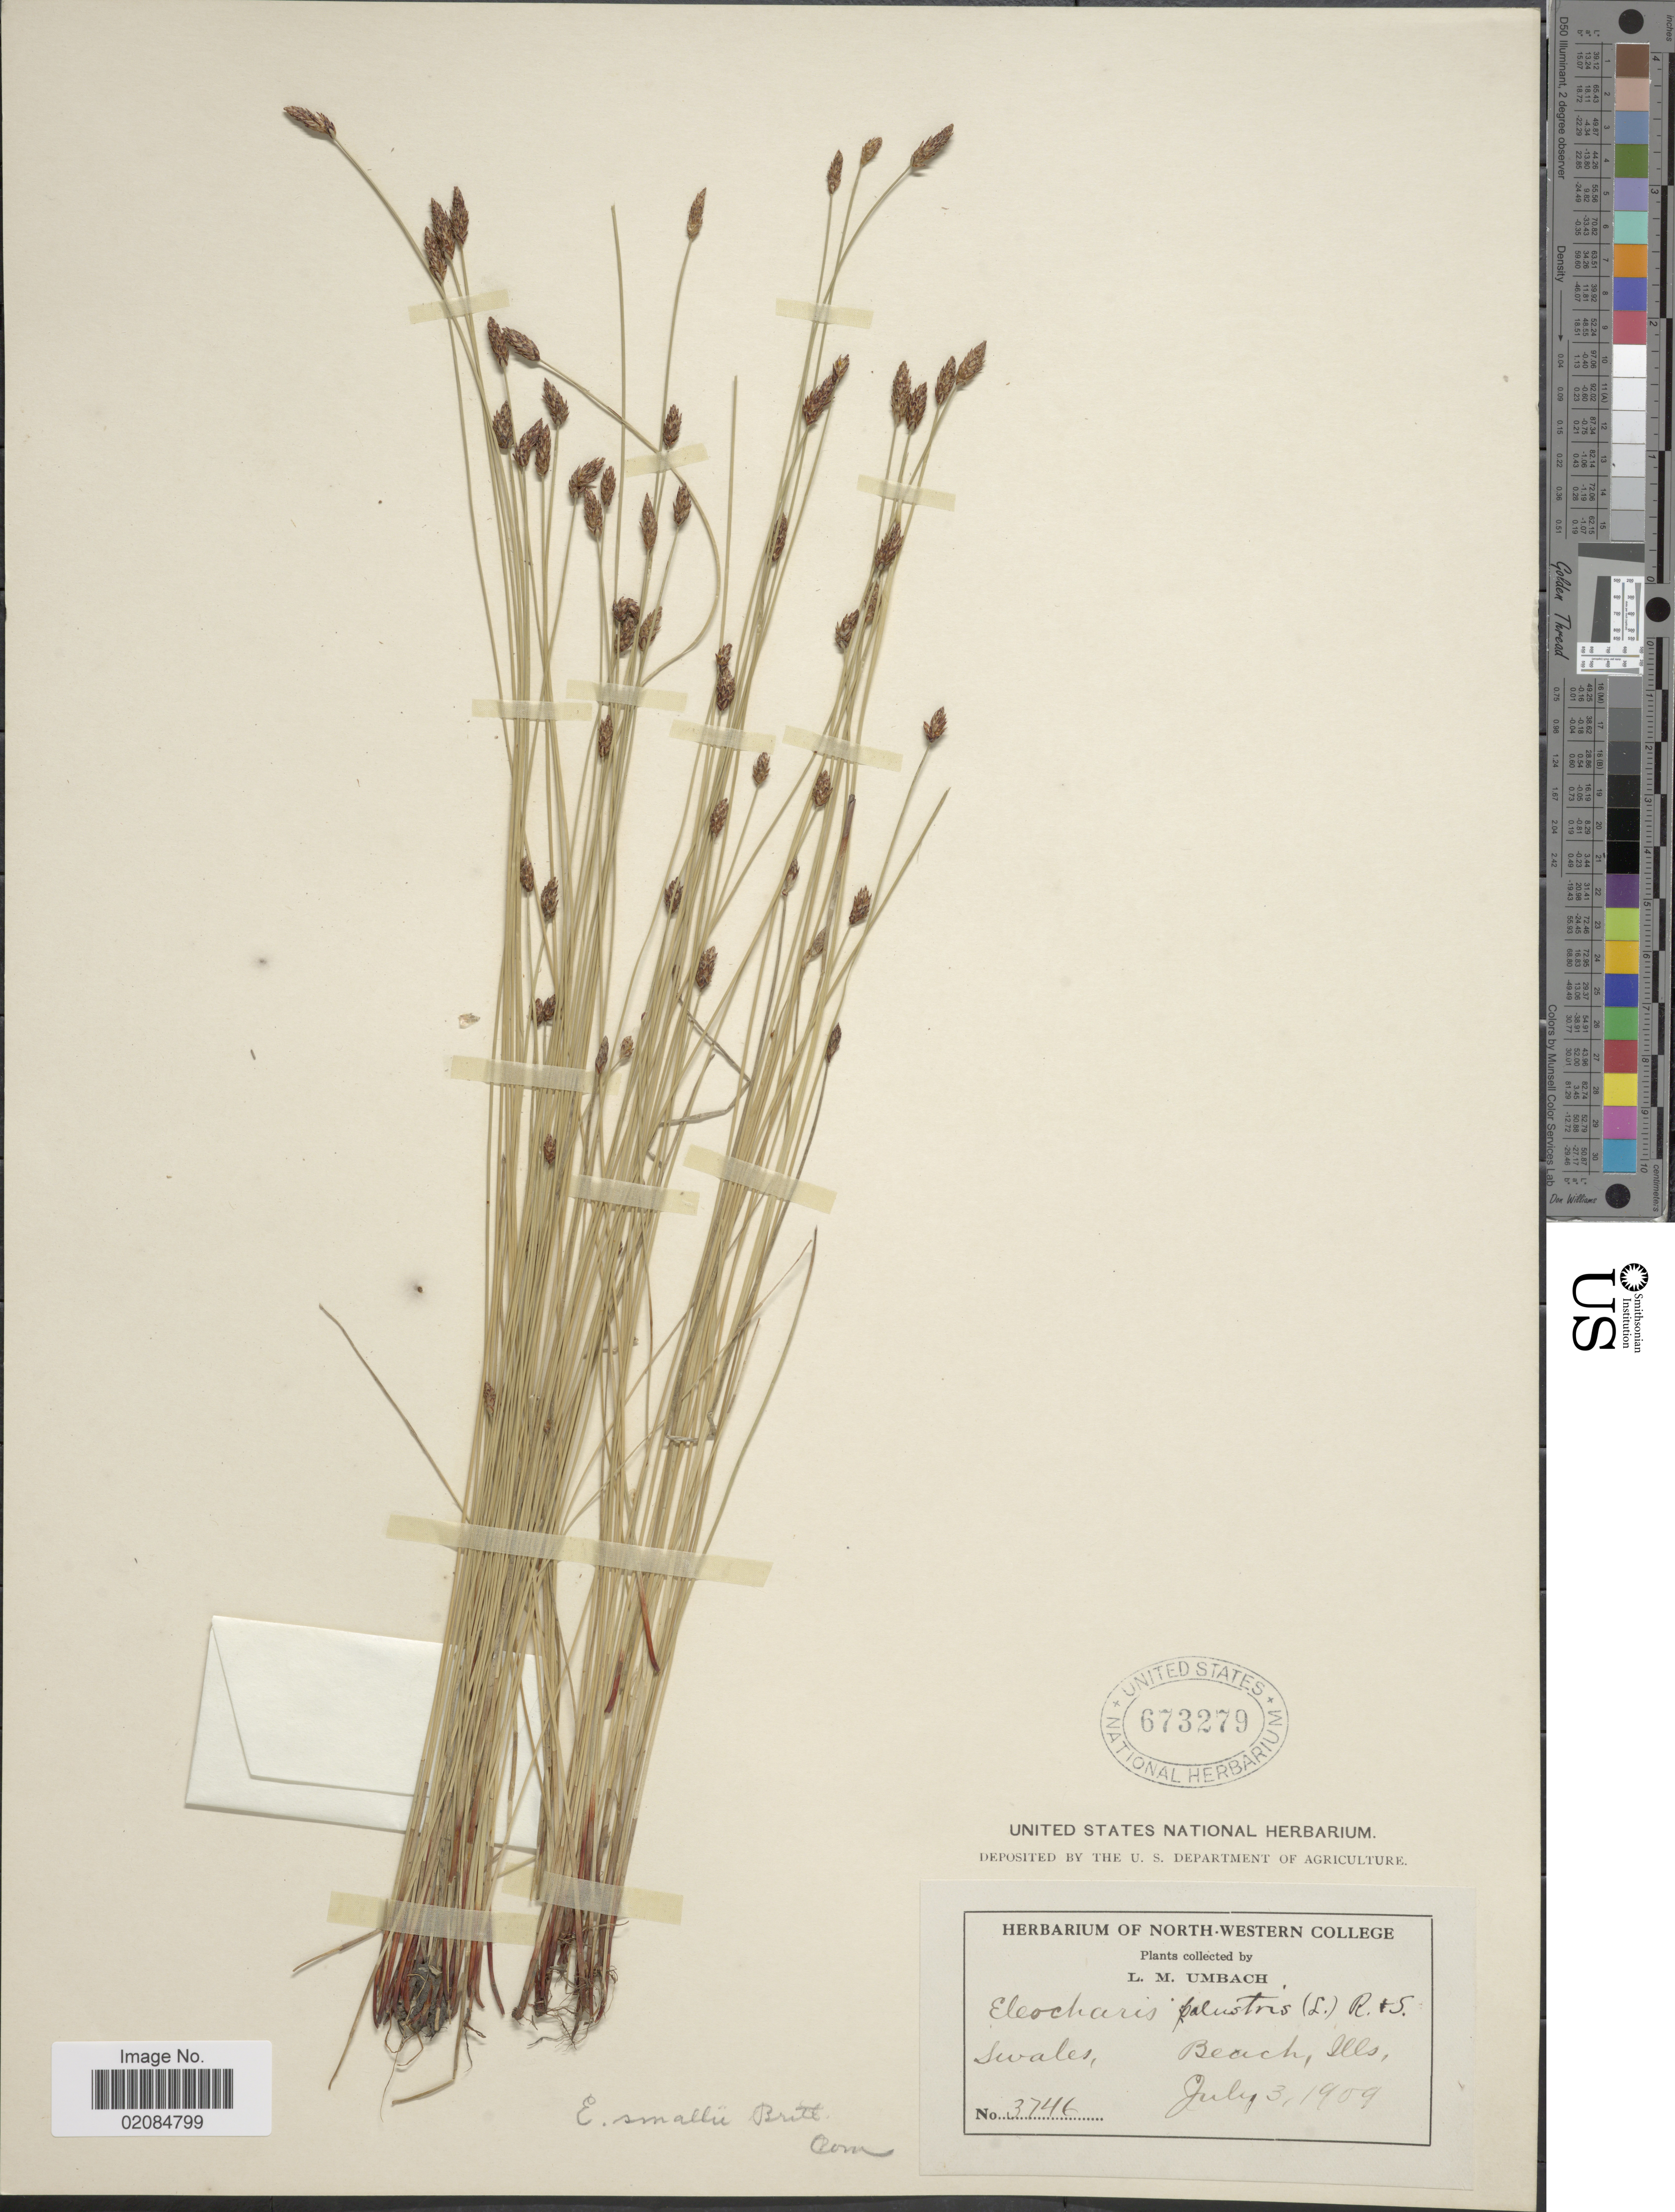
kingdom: Plantae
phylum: Tracheophyta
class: Liliopsida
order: Poales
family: Cyperaceae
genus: Eleocharis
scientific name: Eleocharis palustris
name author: (L.) Roem. & Schult.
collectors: L. M. Umbach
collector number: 3746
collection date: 1909-07-03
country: United States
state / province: Illinois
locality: Swales, Beach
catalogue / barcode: US 673279